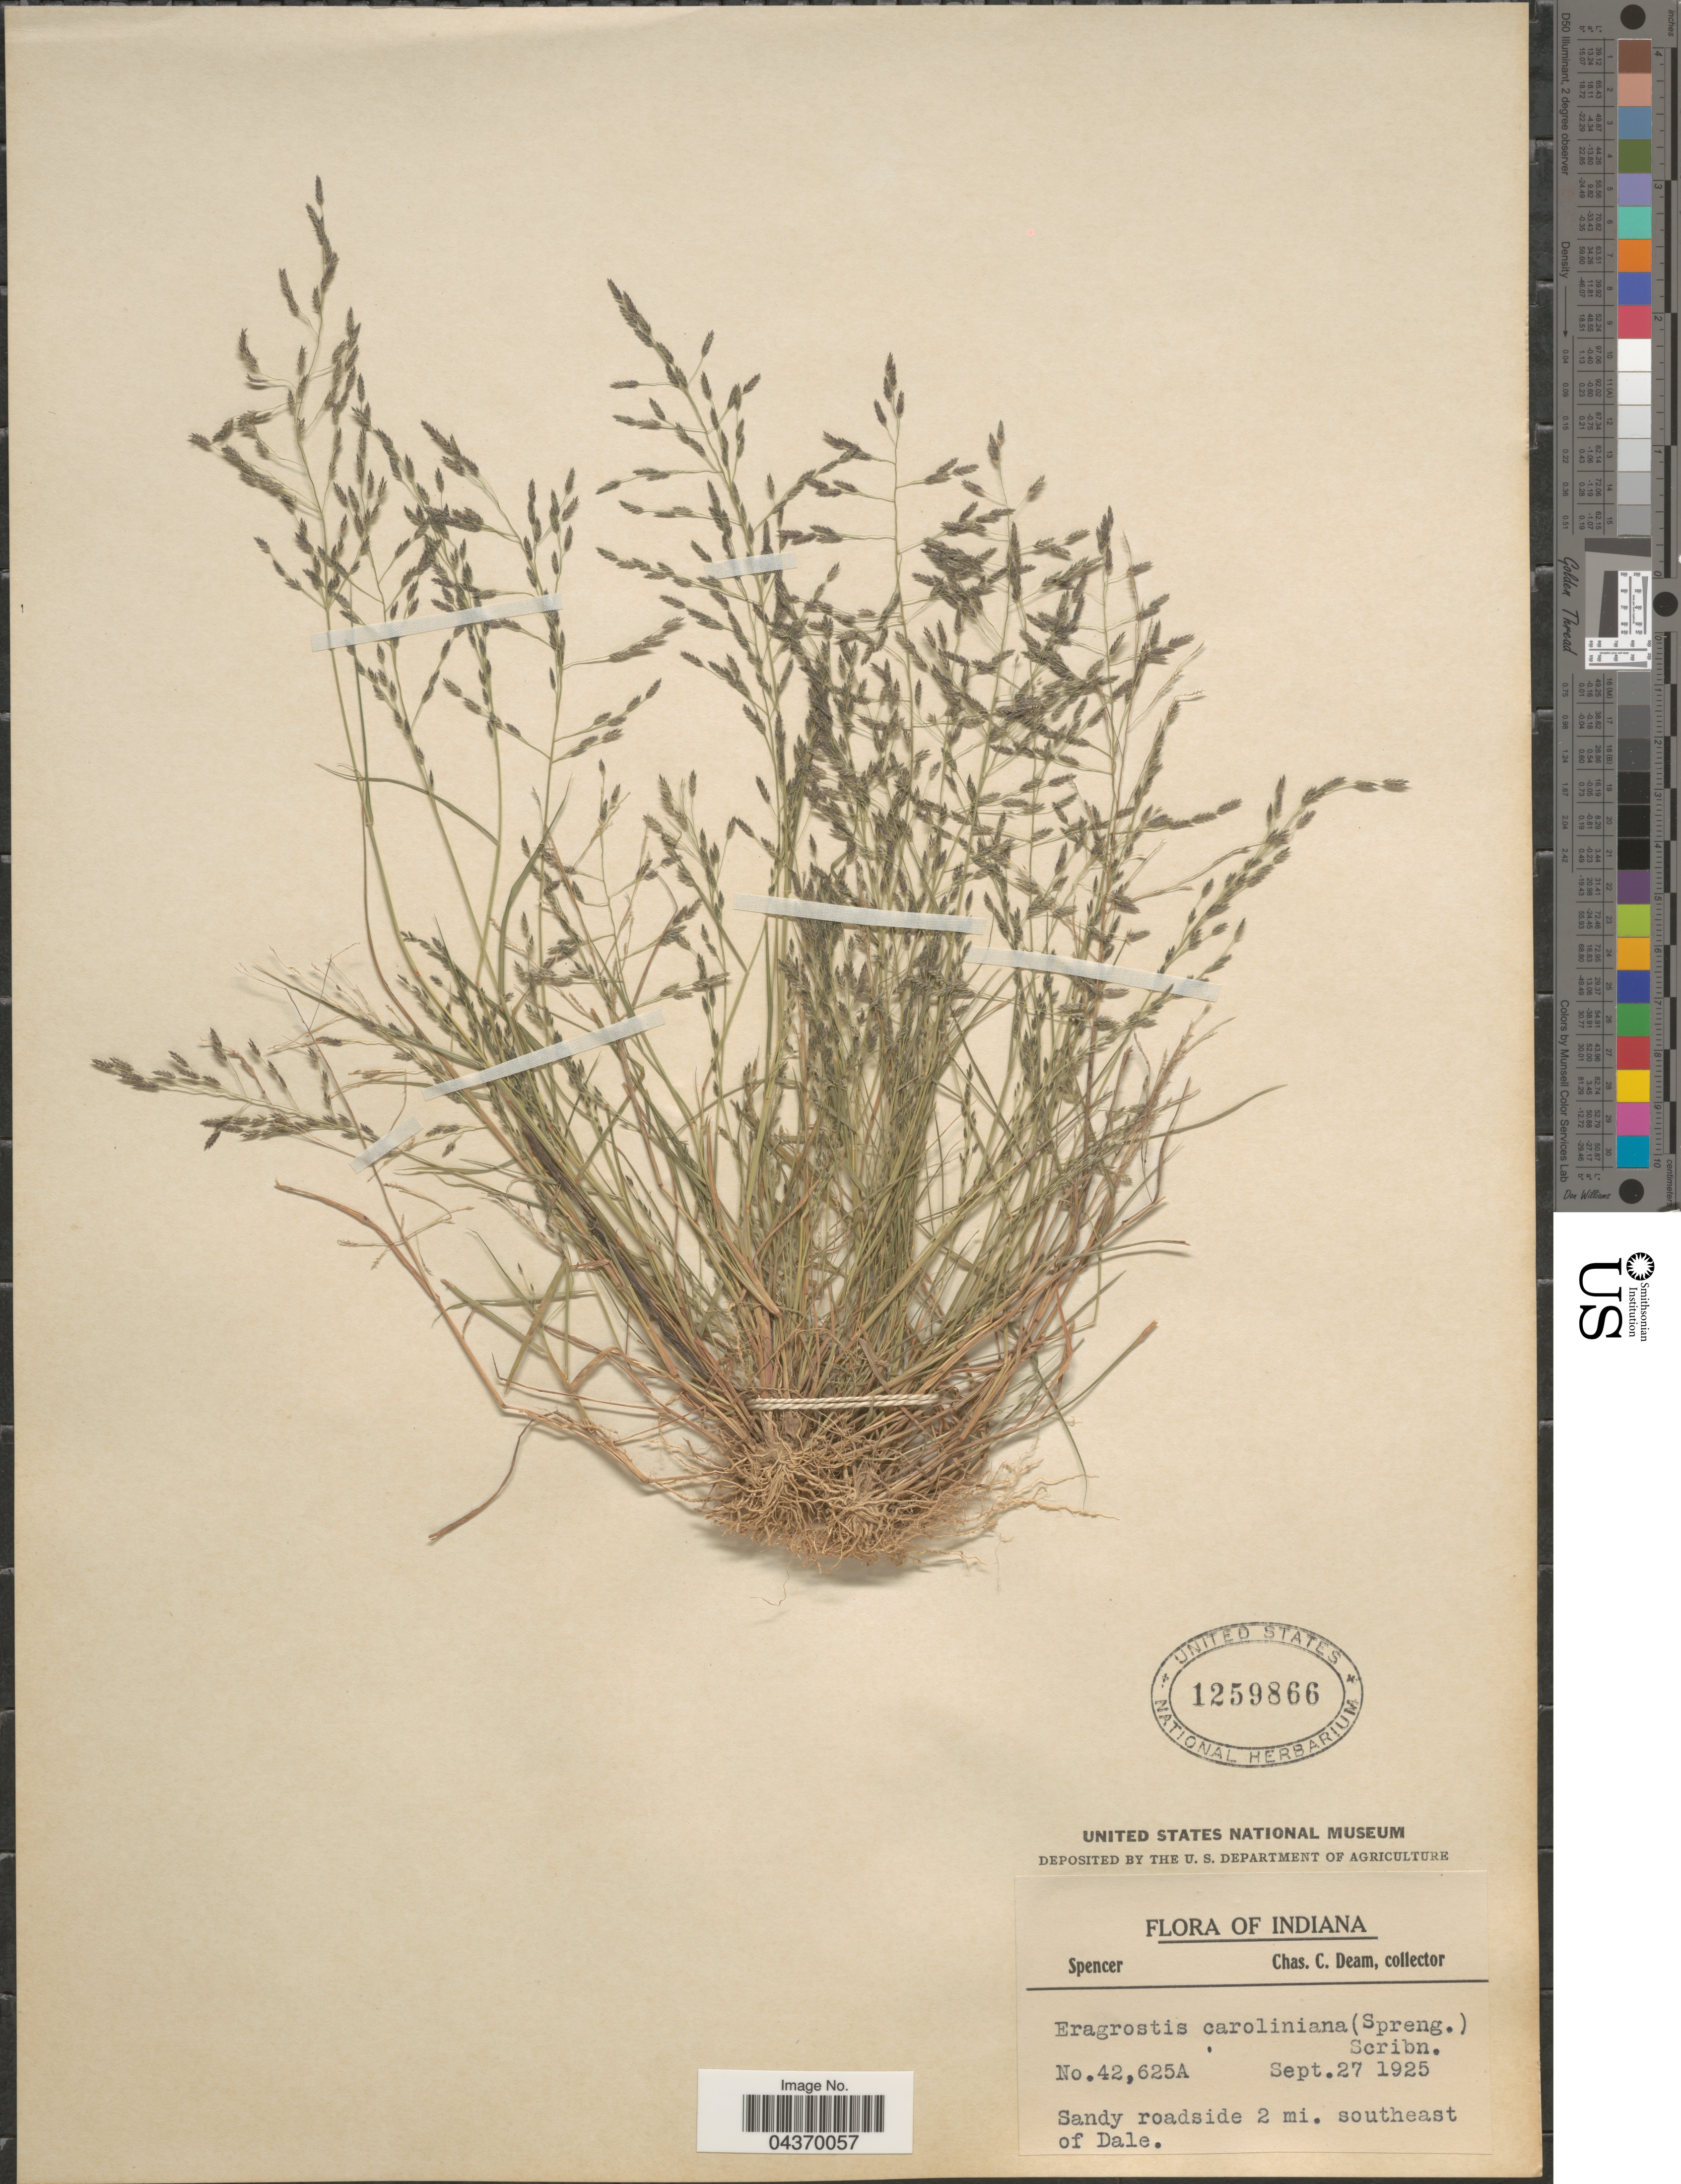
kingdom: Plantae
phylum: Tracheophyta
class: Liliopsida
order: Poales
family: Poaceae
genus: Eragrostis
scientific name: Eragrostis pectinacea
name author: (Michx.) Nees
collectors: C. C. Deam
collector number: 42625A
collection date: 1925-09-27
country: United States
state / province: Indiana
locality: Spencer. Sandy roadside 2 mi. southeast of Dale.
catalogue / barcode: US 1259866